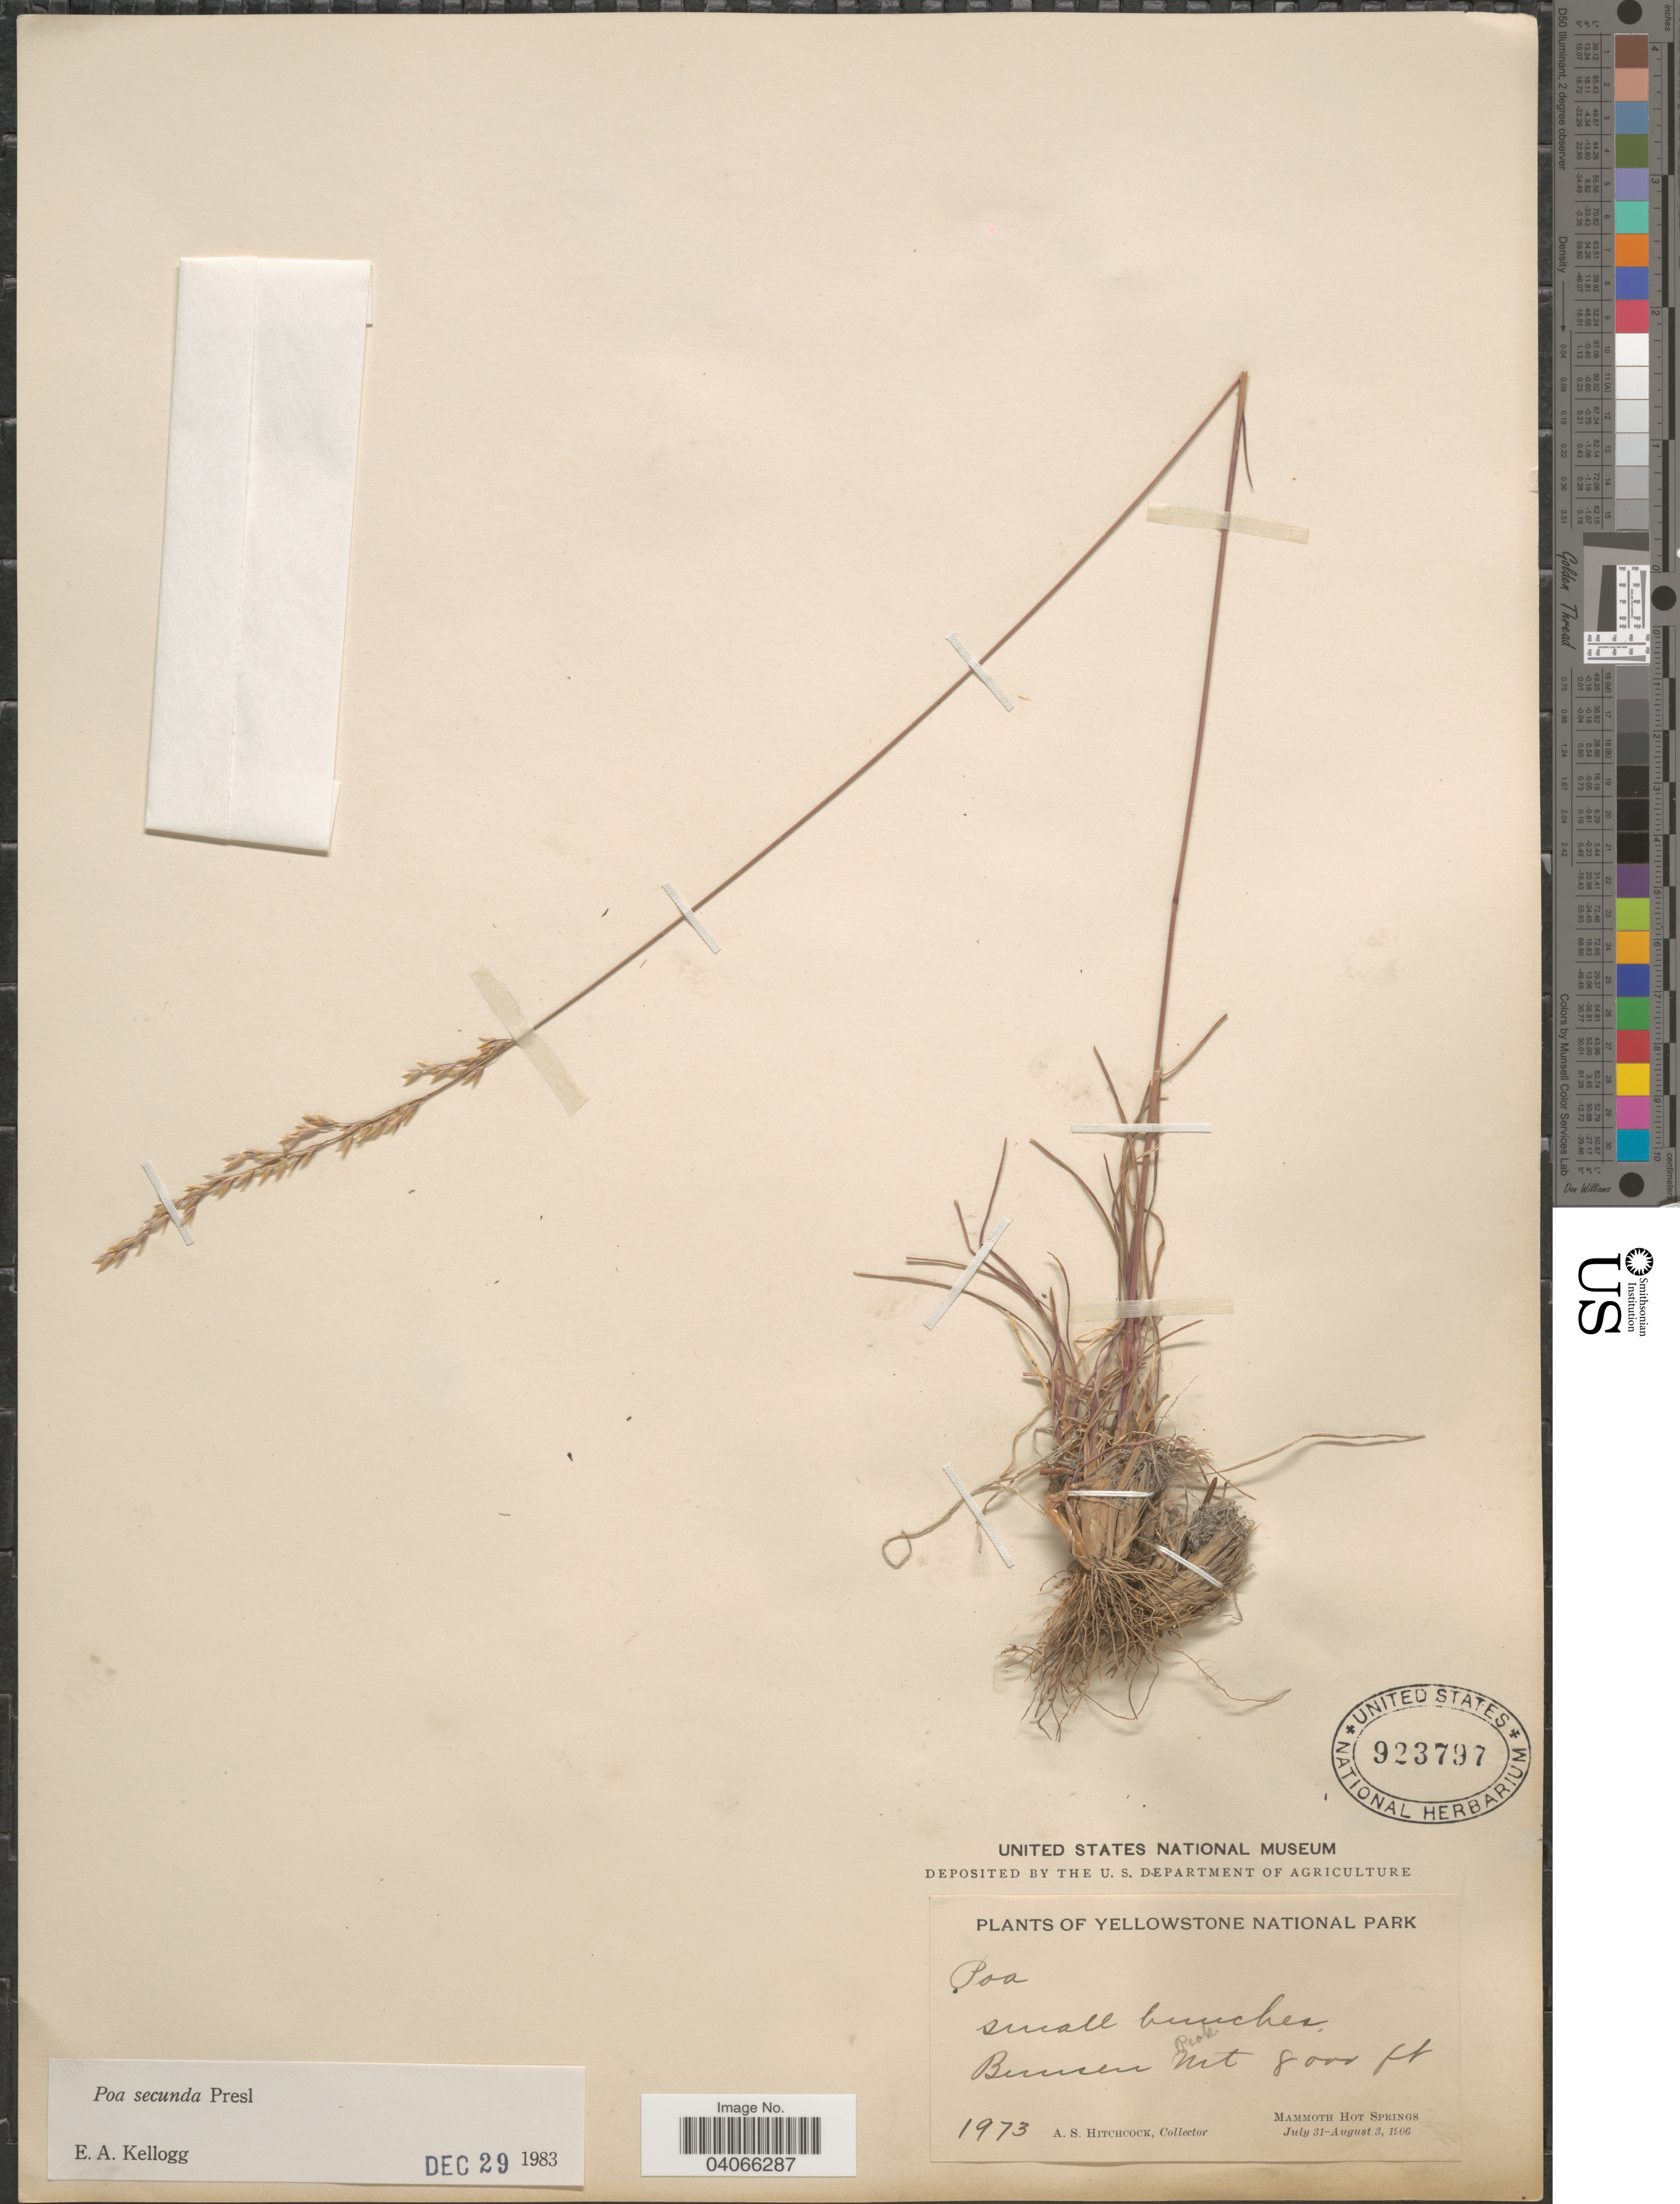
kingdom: Plantae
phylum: Tracheophyta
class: Liliopsida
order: Poales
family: Poaceae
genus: Poa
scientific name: Poa secunda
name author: J. Presl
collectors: A. S. Hitchcock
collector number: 1973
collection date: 1906-07-31/1906-08-03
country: United States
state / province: Wyoming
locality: Yellowstone National Park. Small bunches. Bunsen Mt.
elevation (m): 2438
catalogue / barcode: US 923797